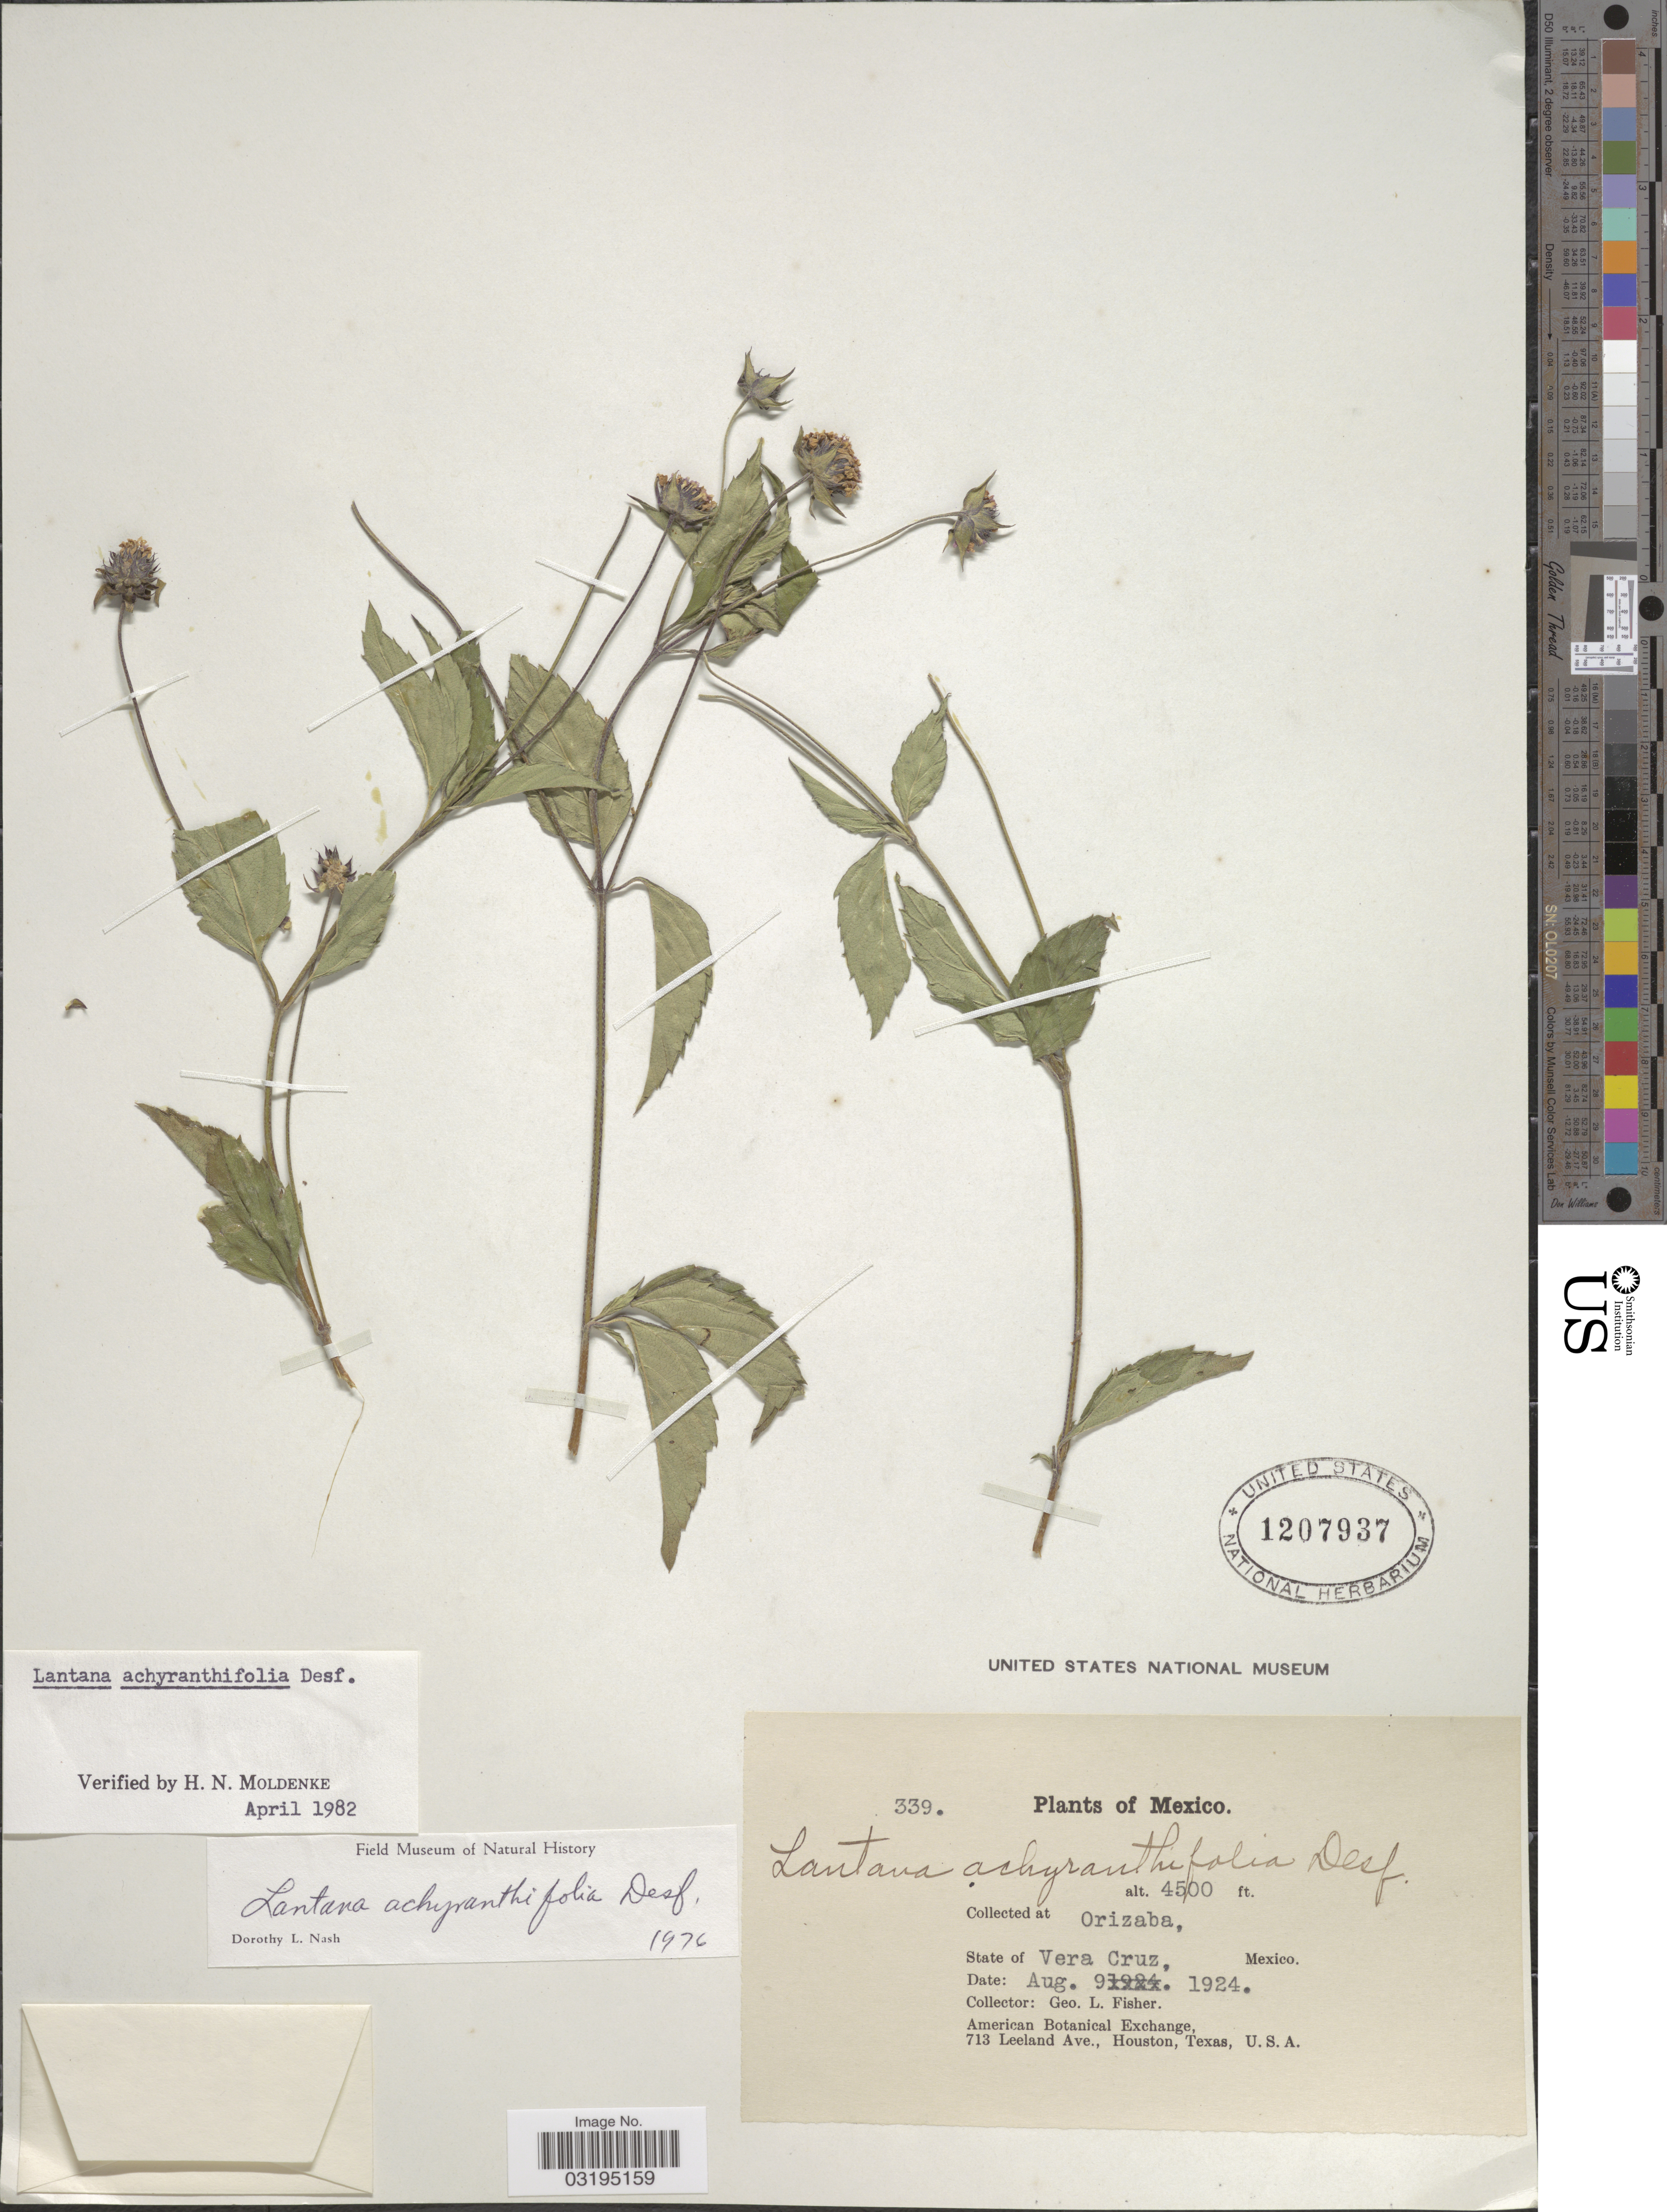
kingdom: Plantae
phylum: Tracheophyta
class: Magnoliopsida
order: Lamiales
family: Verbenaceae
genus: Lantana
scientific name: Lantana achyranthifolia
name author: Desf.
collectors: G. L. Fisher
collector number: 339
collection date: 1924-08-09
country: Mexico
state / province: Veracruz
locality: Orizaba. Vera Cruz.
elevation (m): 1372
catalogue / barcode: US 1207937